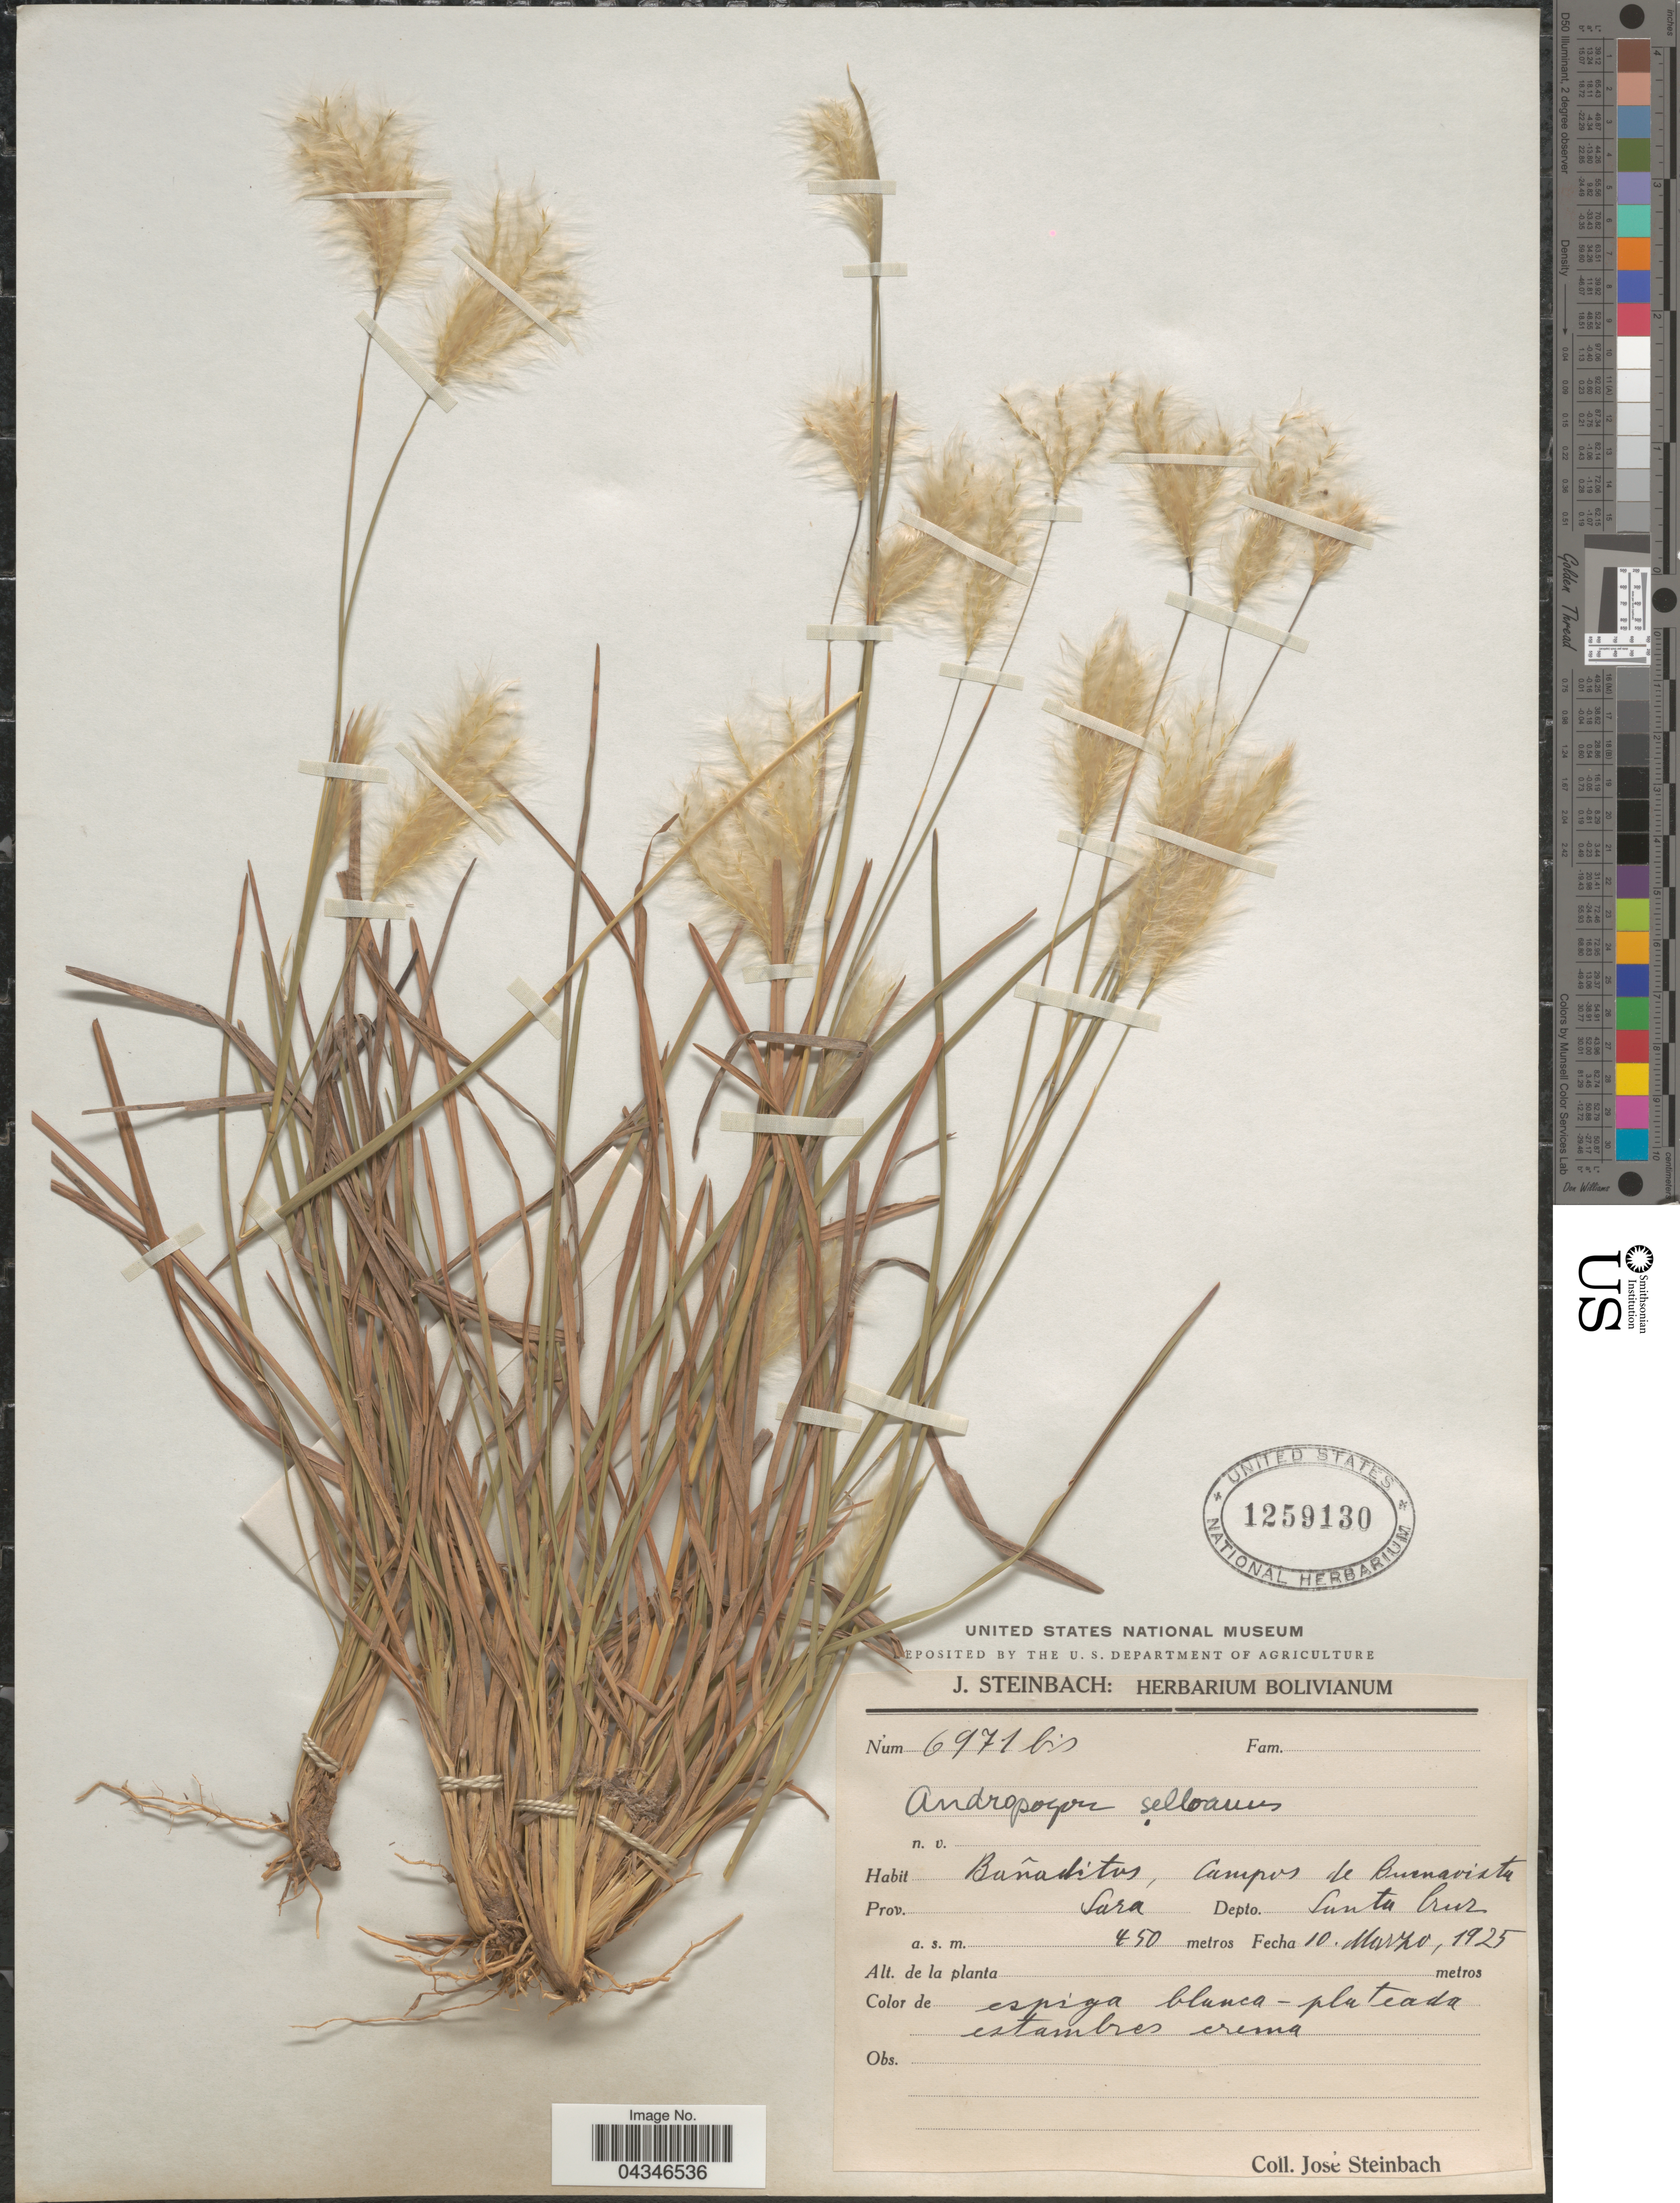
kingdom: Plantae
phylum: Tracheophyta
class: Liliopsida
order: Poales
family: Poaceae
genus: Andropogon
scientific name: Andropogon selloanus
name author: (Hack.) Hack.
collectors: J. Steinbach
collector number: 6971 bis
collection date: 1925-03-10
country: Bolivia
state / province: Santa Cruz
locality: Bunaditos, Campos de Buenavista. Prov. Sara. Depto. Santa Cruz.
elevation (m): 450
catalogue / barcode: US 1259130